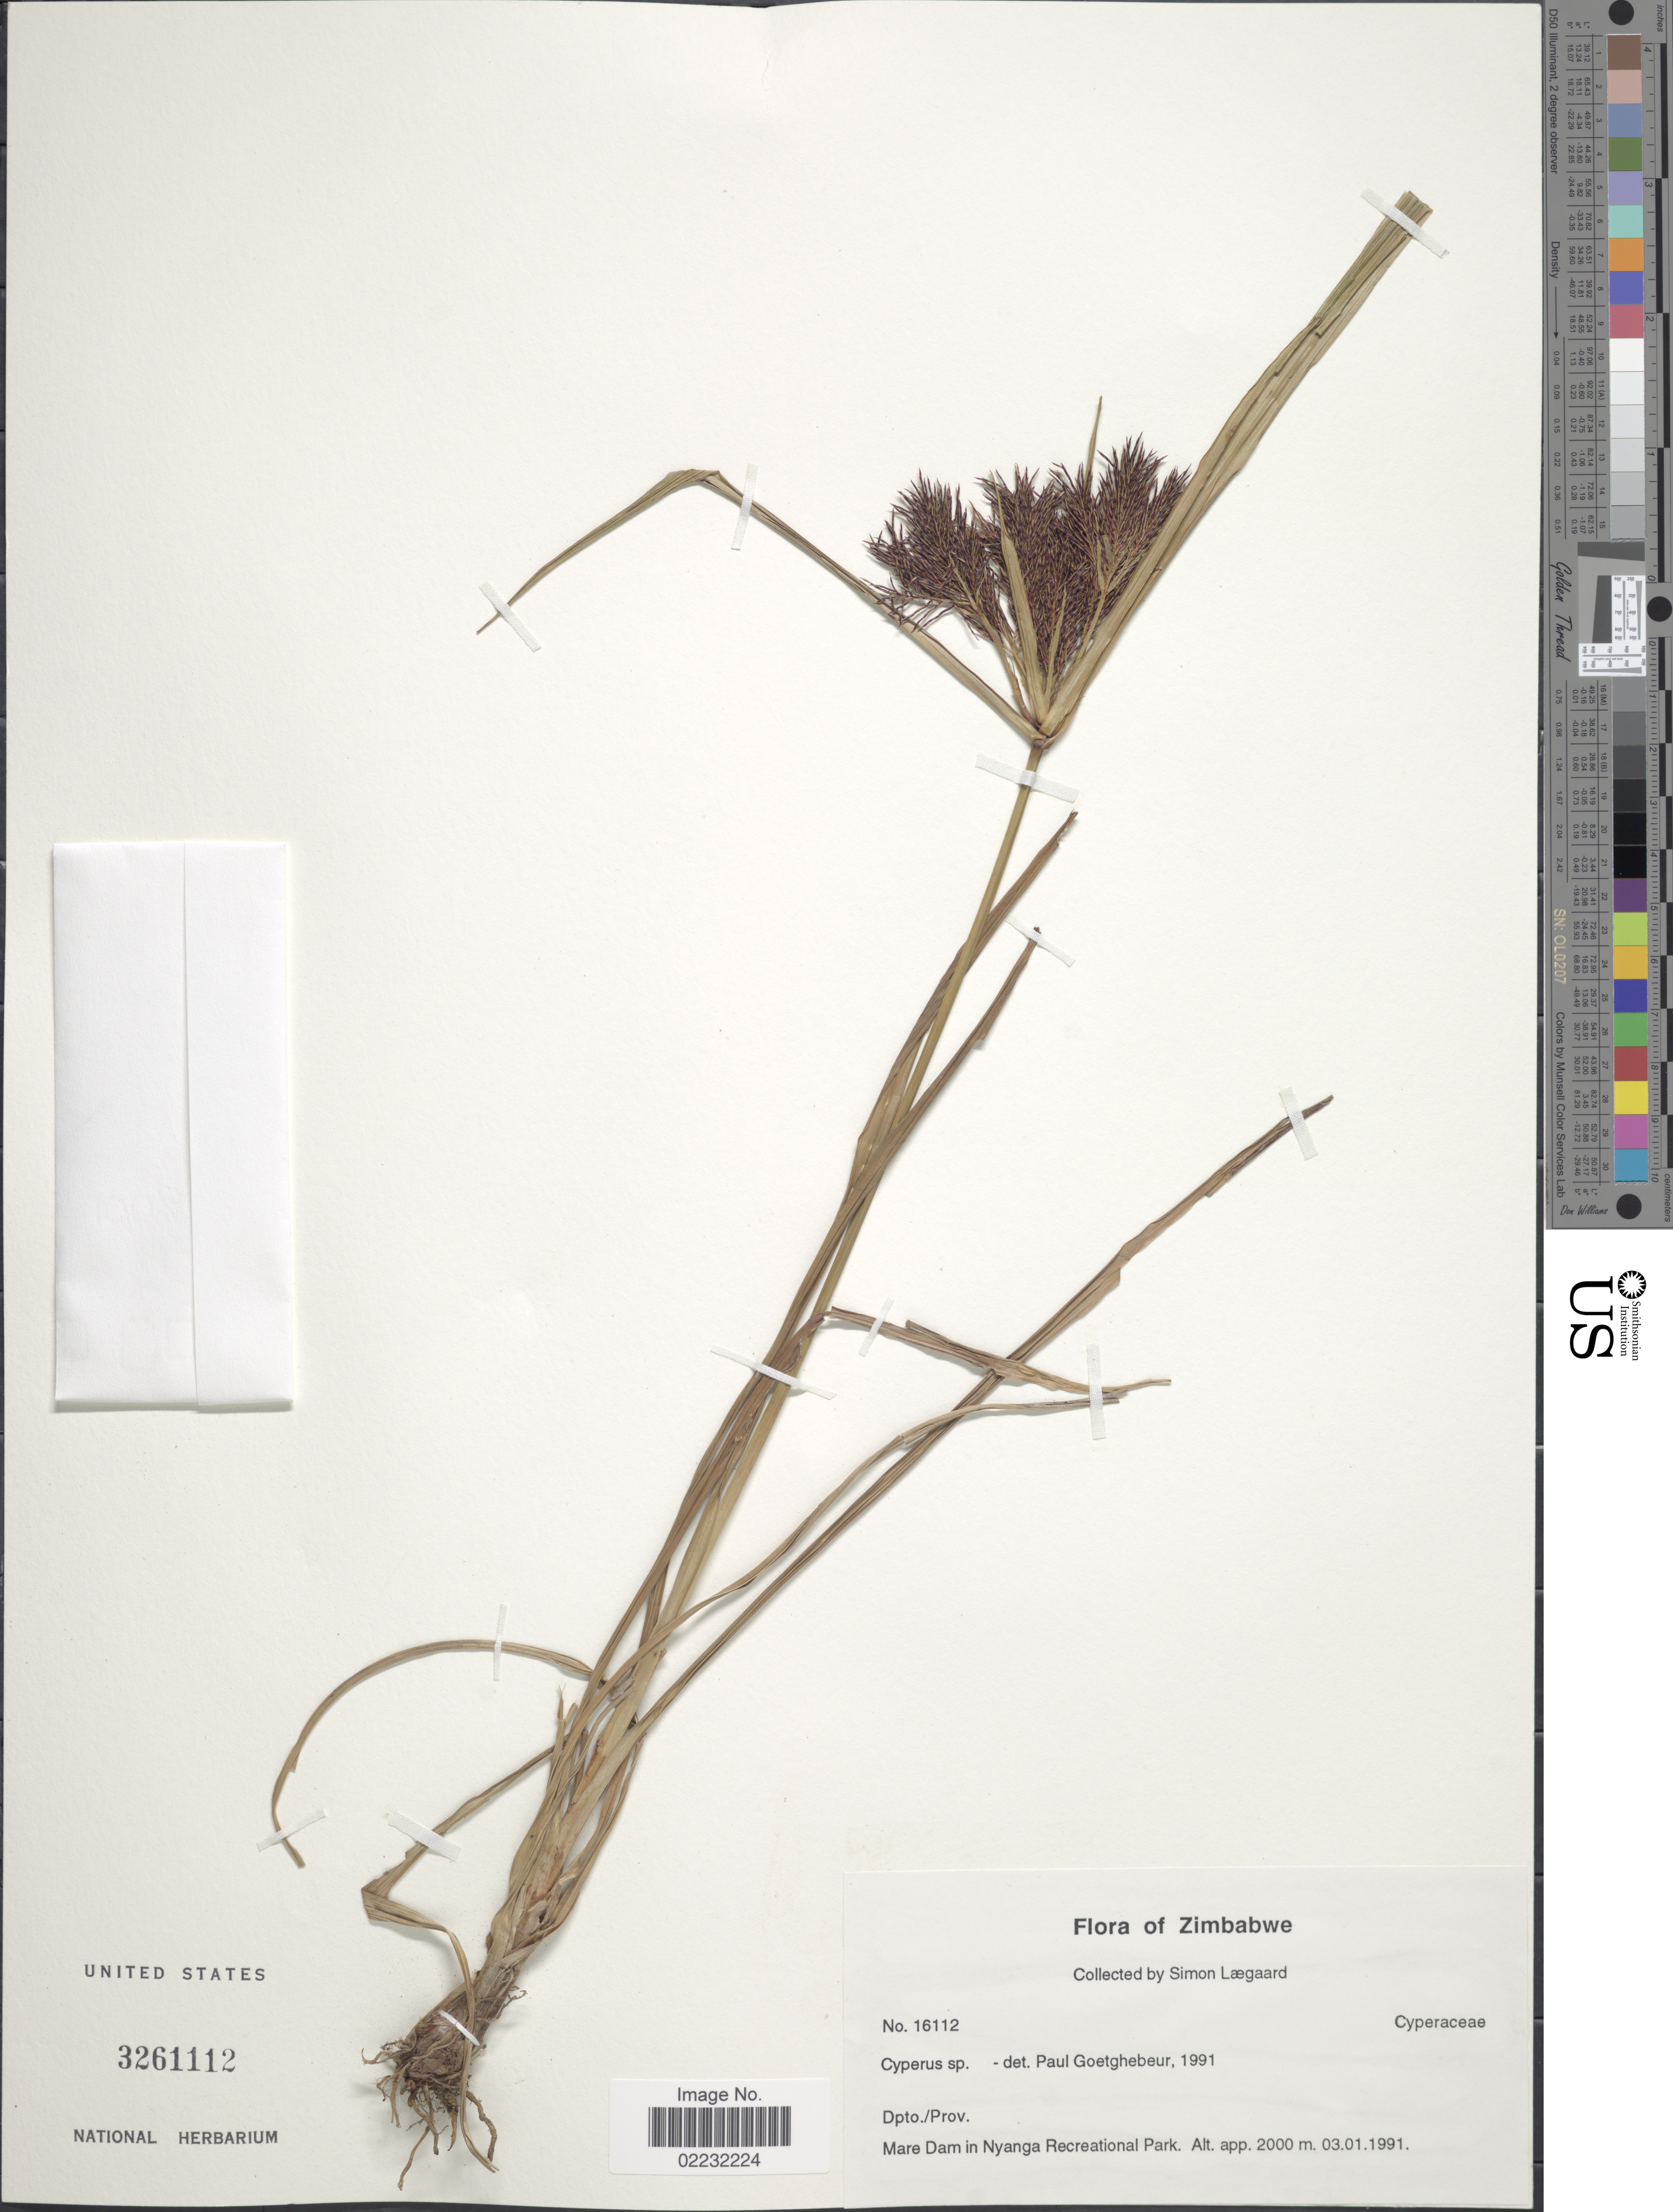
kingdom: Plantae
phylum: Tracheophyta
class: Liliopsida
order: Poales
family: Cyperaceae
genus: Cyperus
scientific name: Cyperus distans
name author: L. f.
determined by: Strong, Mark T., (BOT), Smithsonian Institution - National Museum of Natural History (UNITED STATES)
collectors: S. Lægaard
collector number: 16112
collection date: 1991-01-03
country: Zimbabwe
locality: Dpto./Prov. Mare Dam in Nyanga Recreational Park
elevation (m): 2000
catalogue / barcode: US 3261112